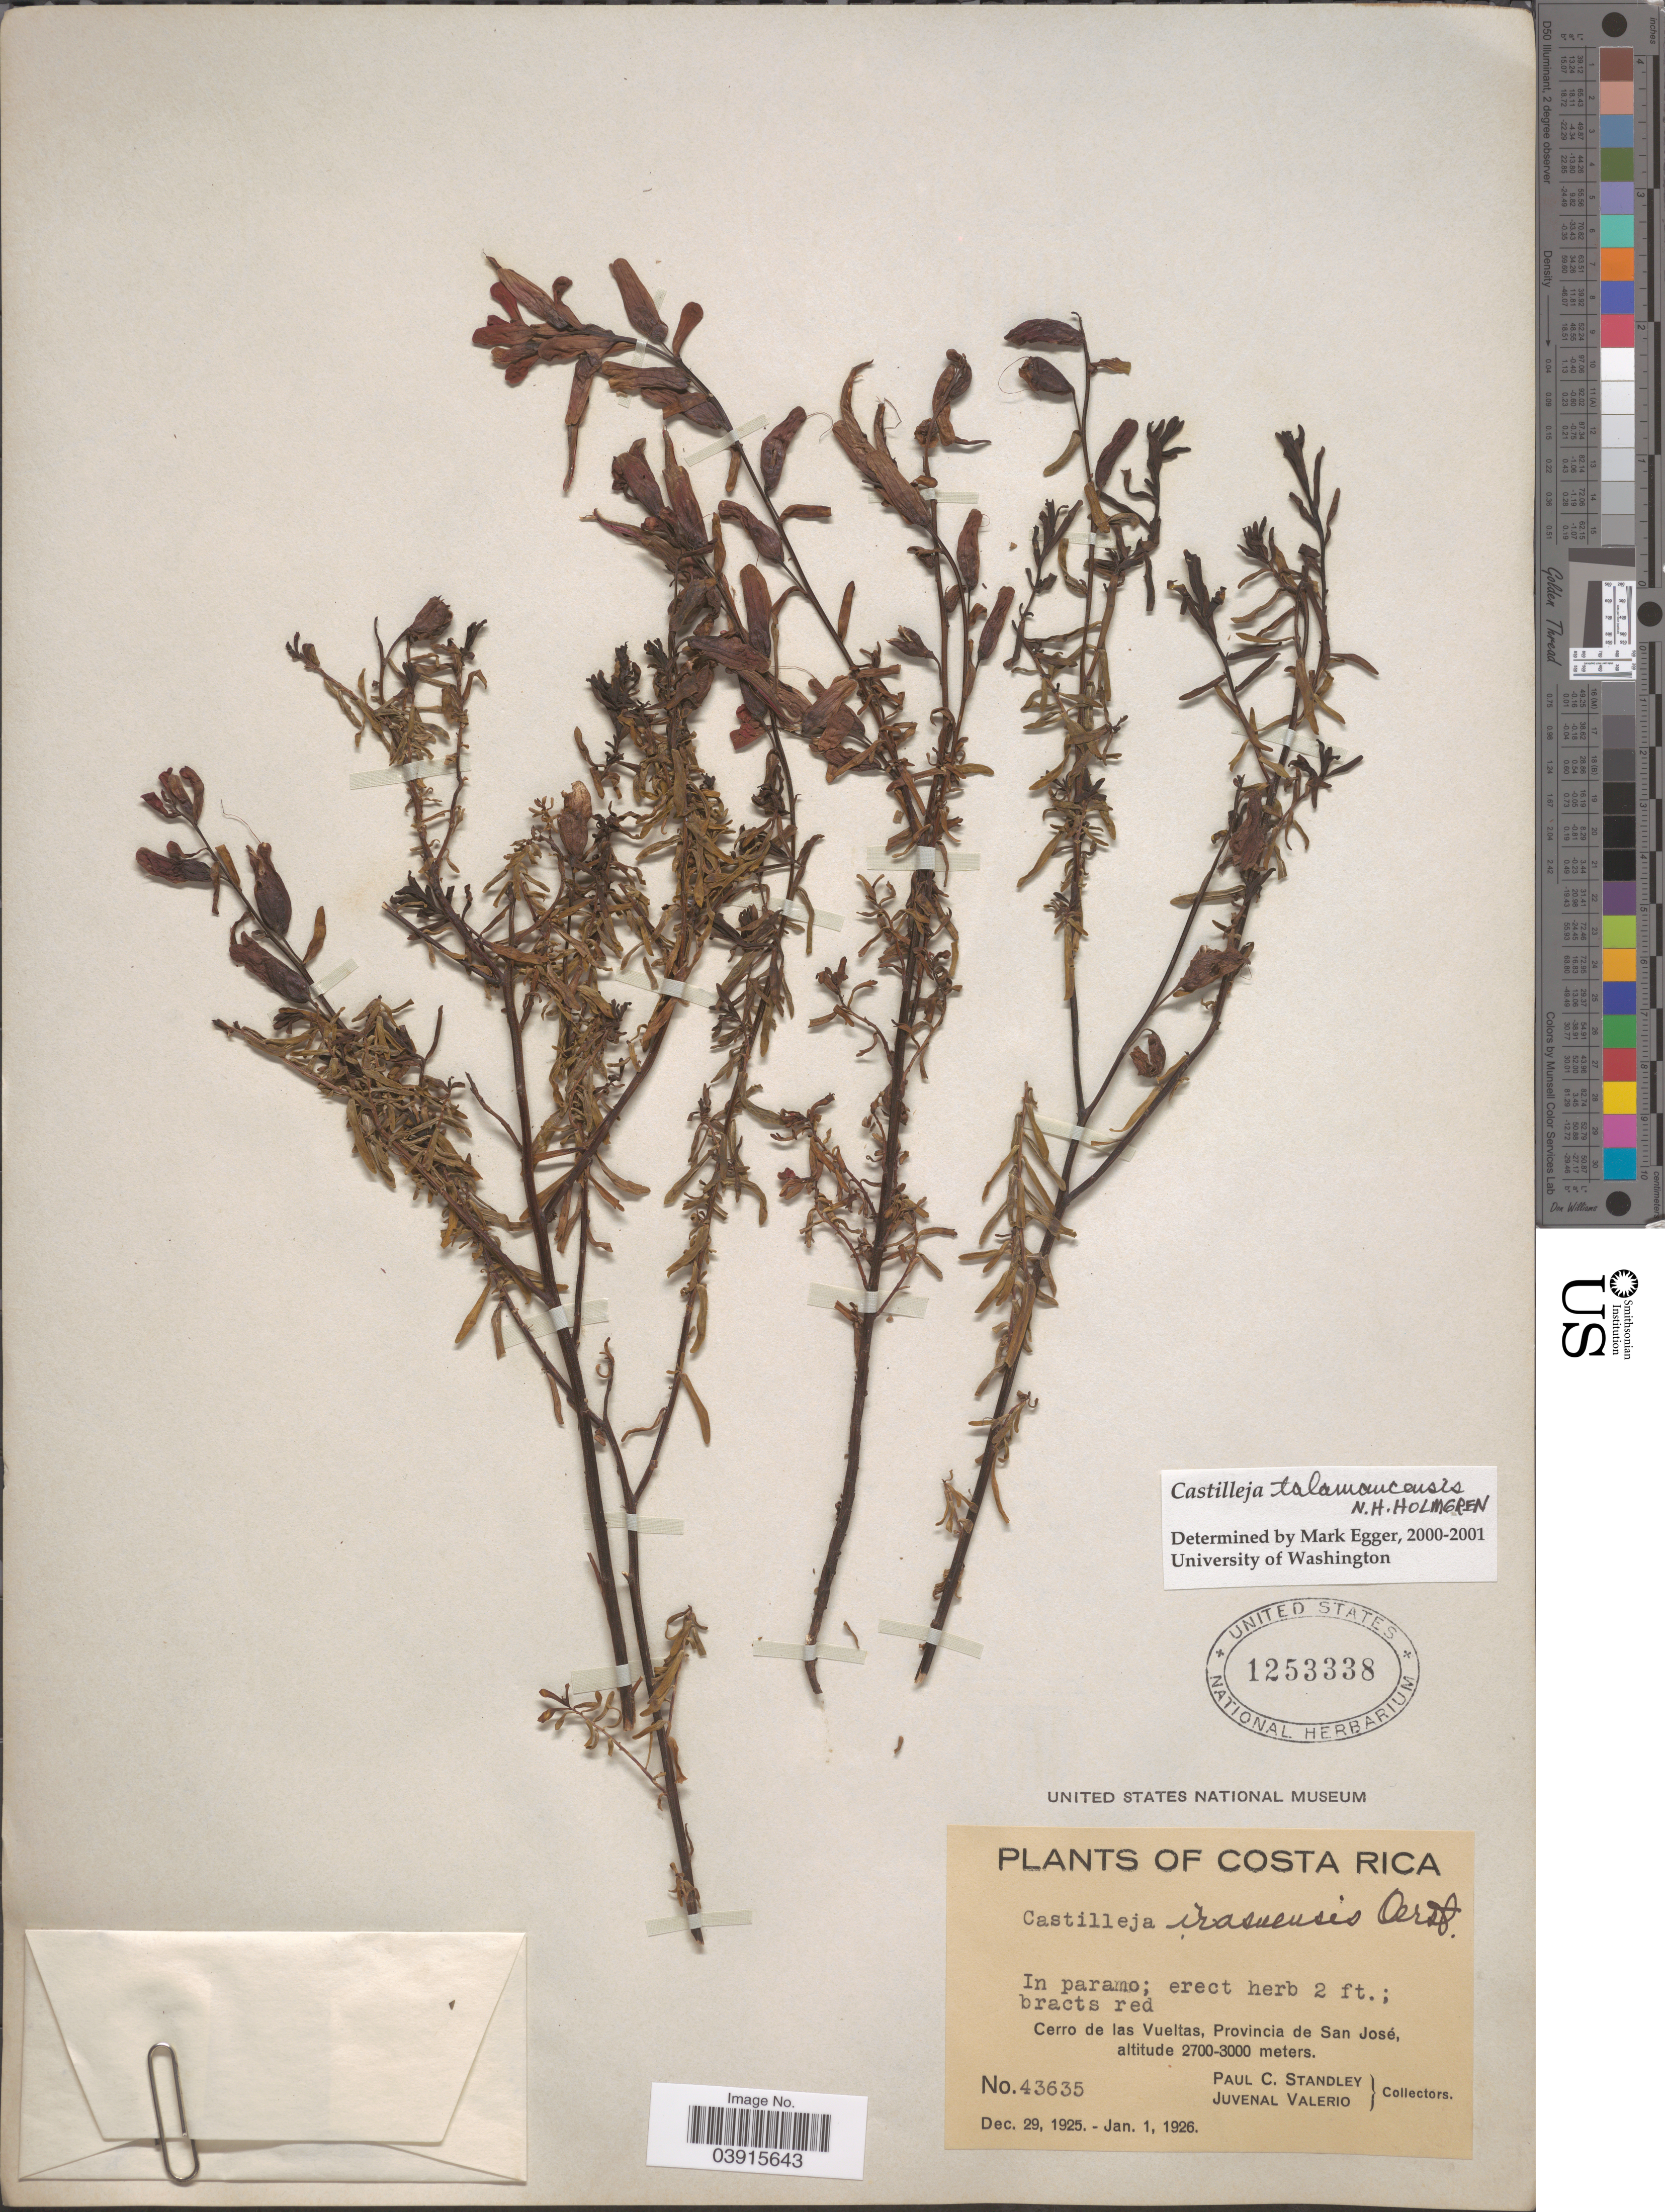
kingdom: Plantae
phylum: Tracheophyta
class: Magnoliopsida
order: Lamiales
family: Orobanchaceae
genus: Castilleja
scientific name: Castilleja talamancensis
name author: N.H. Holmgren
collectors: P. C. Standley & J. Valerio R.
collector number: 43635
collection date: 1925-12-29/1926-01-01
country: Costa Rica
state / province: San José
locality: Cerro de las Vueltas.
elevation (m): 2700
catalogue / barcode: US 1253338